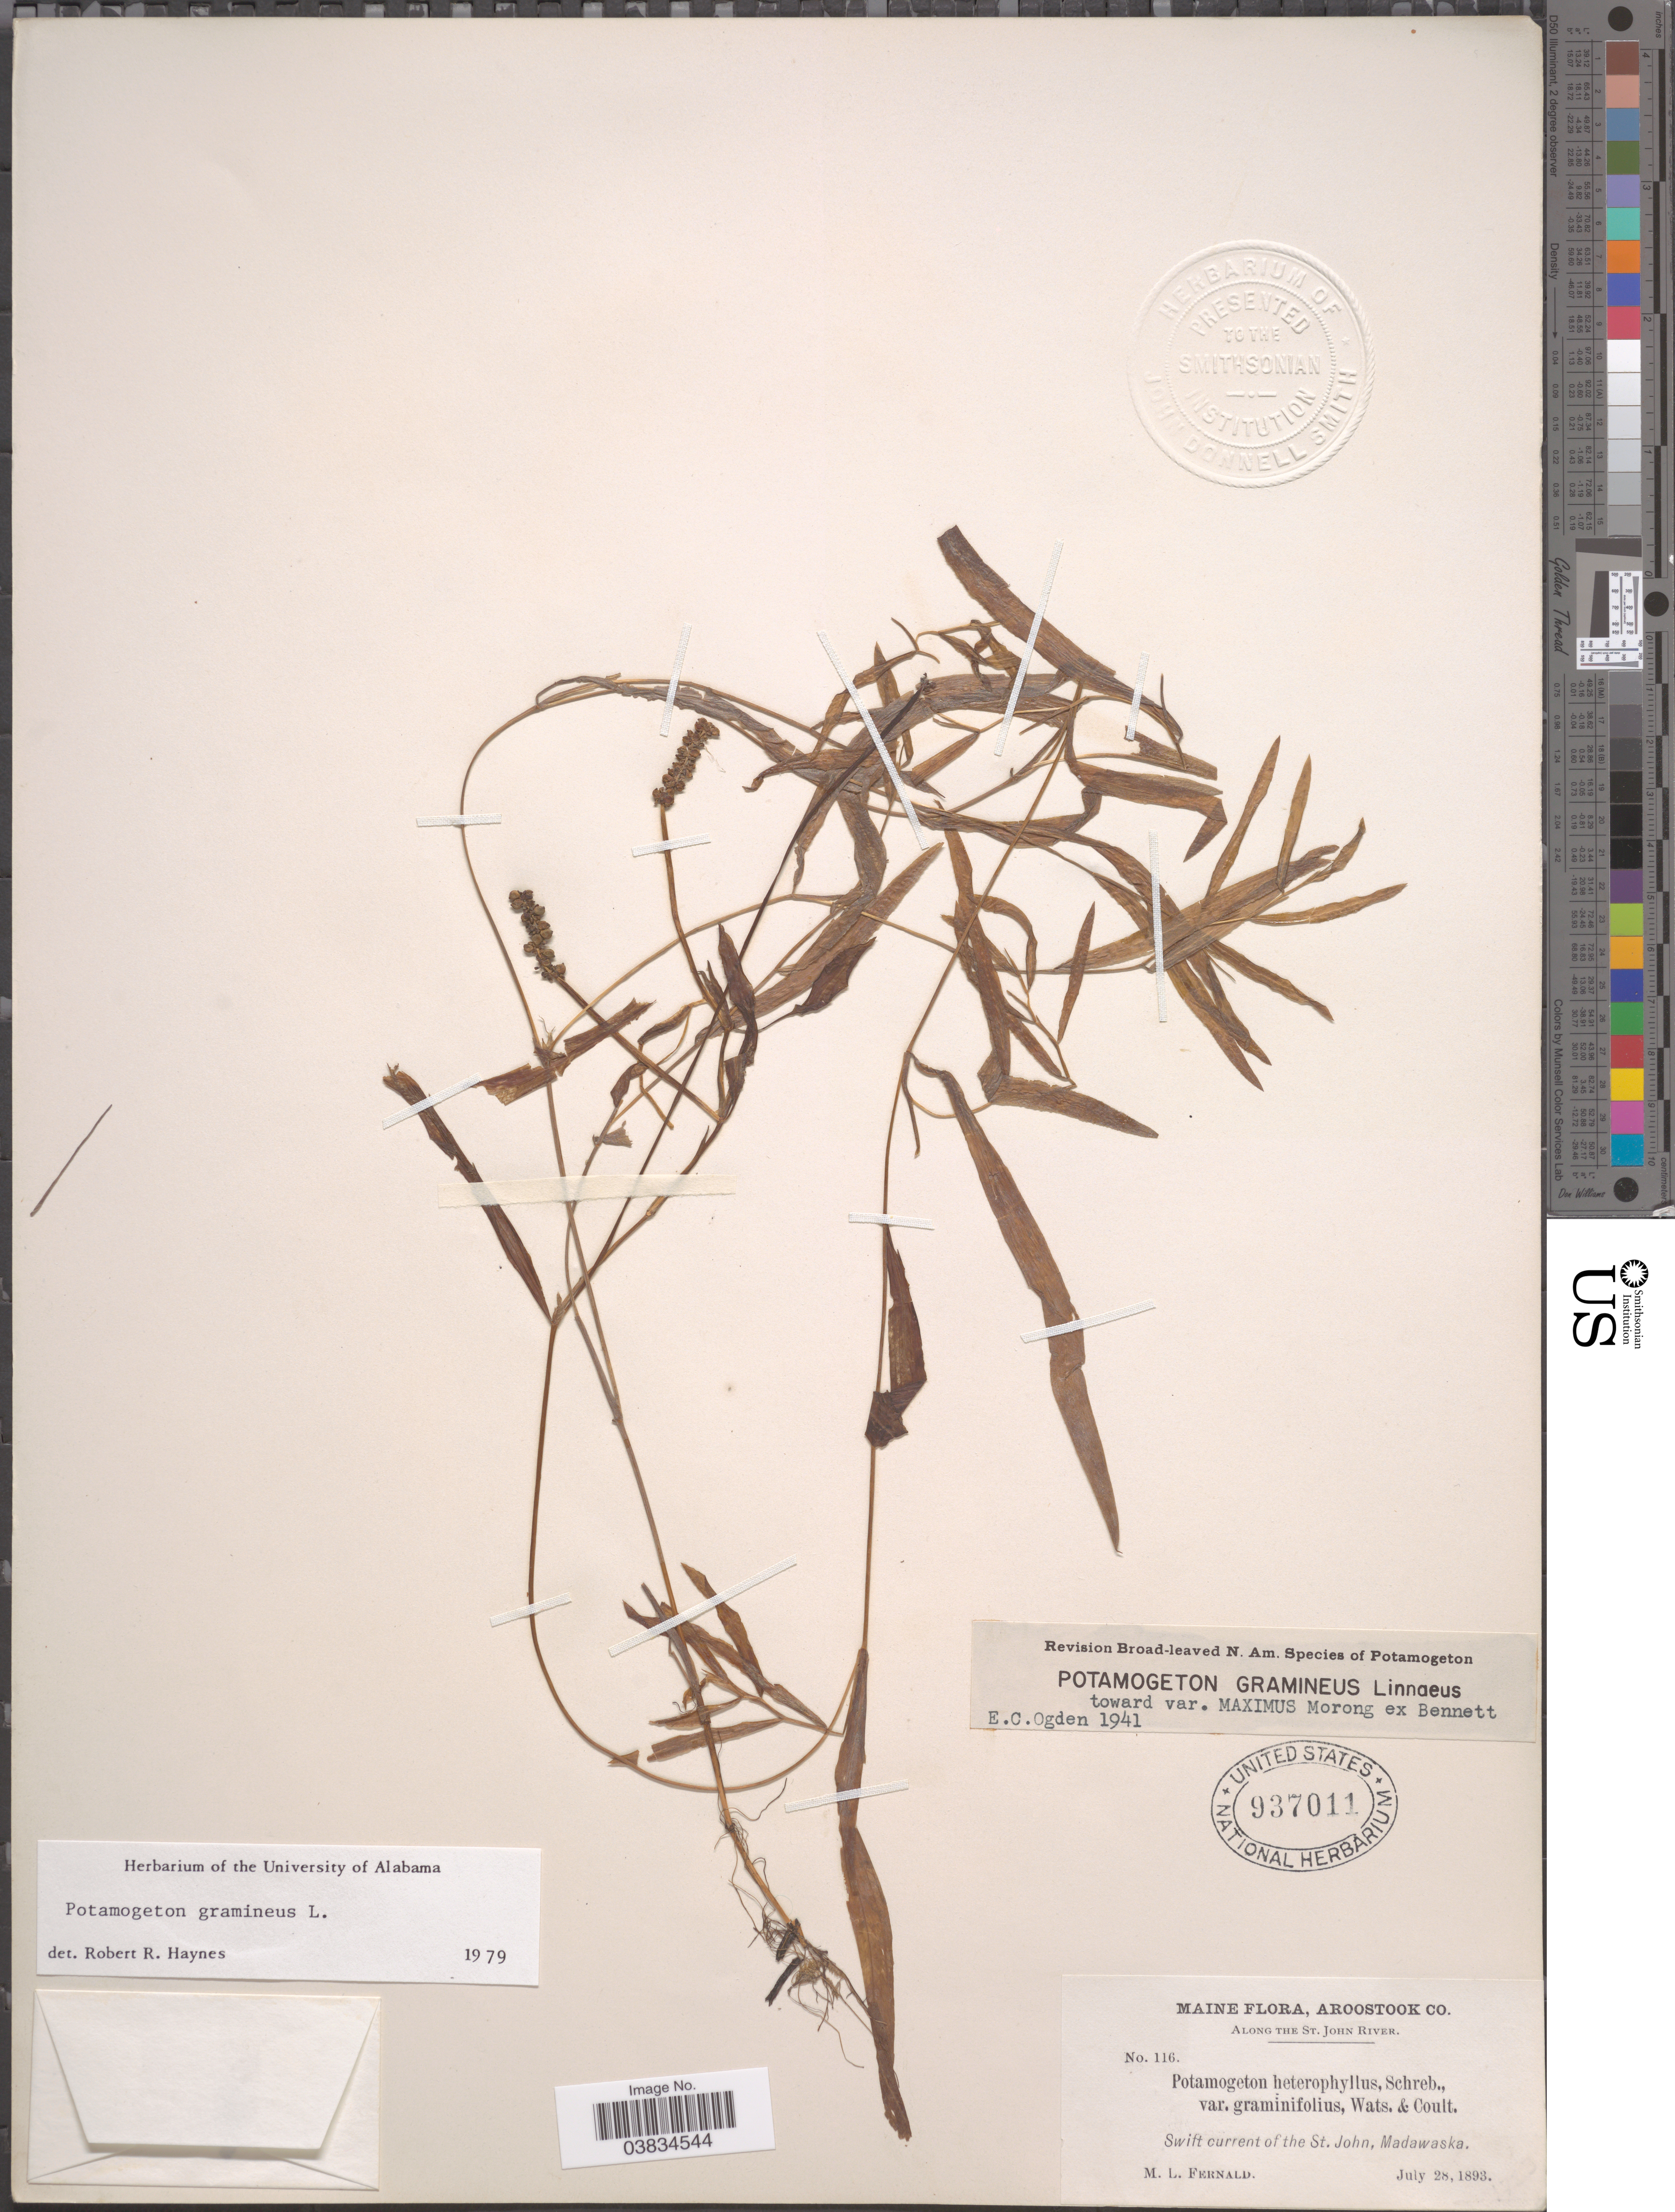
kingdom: Plantae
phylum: Tracheophyta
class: Liliopsida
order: Alismatales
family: Potamogetonaceae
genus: Potamogeton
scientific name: Potamogeton gramineus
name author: L.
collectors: M. L. Fernald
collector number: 116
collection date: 1893-07-28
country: United States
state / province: Maine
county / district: Aroostook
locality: Along the St. John River. Swift current of the St. John, Madawaska.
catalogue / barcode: US 937011